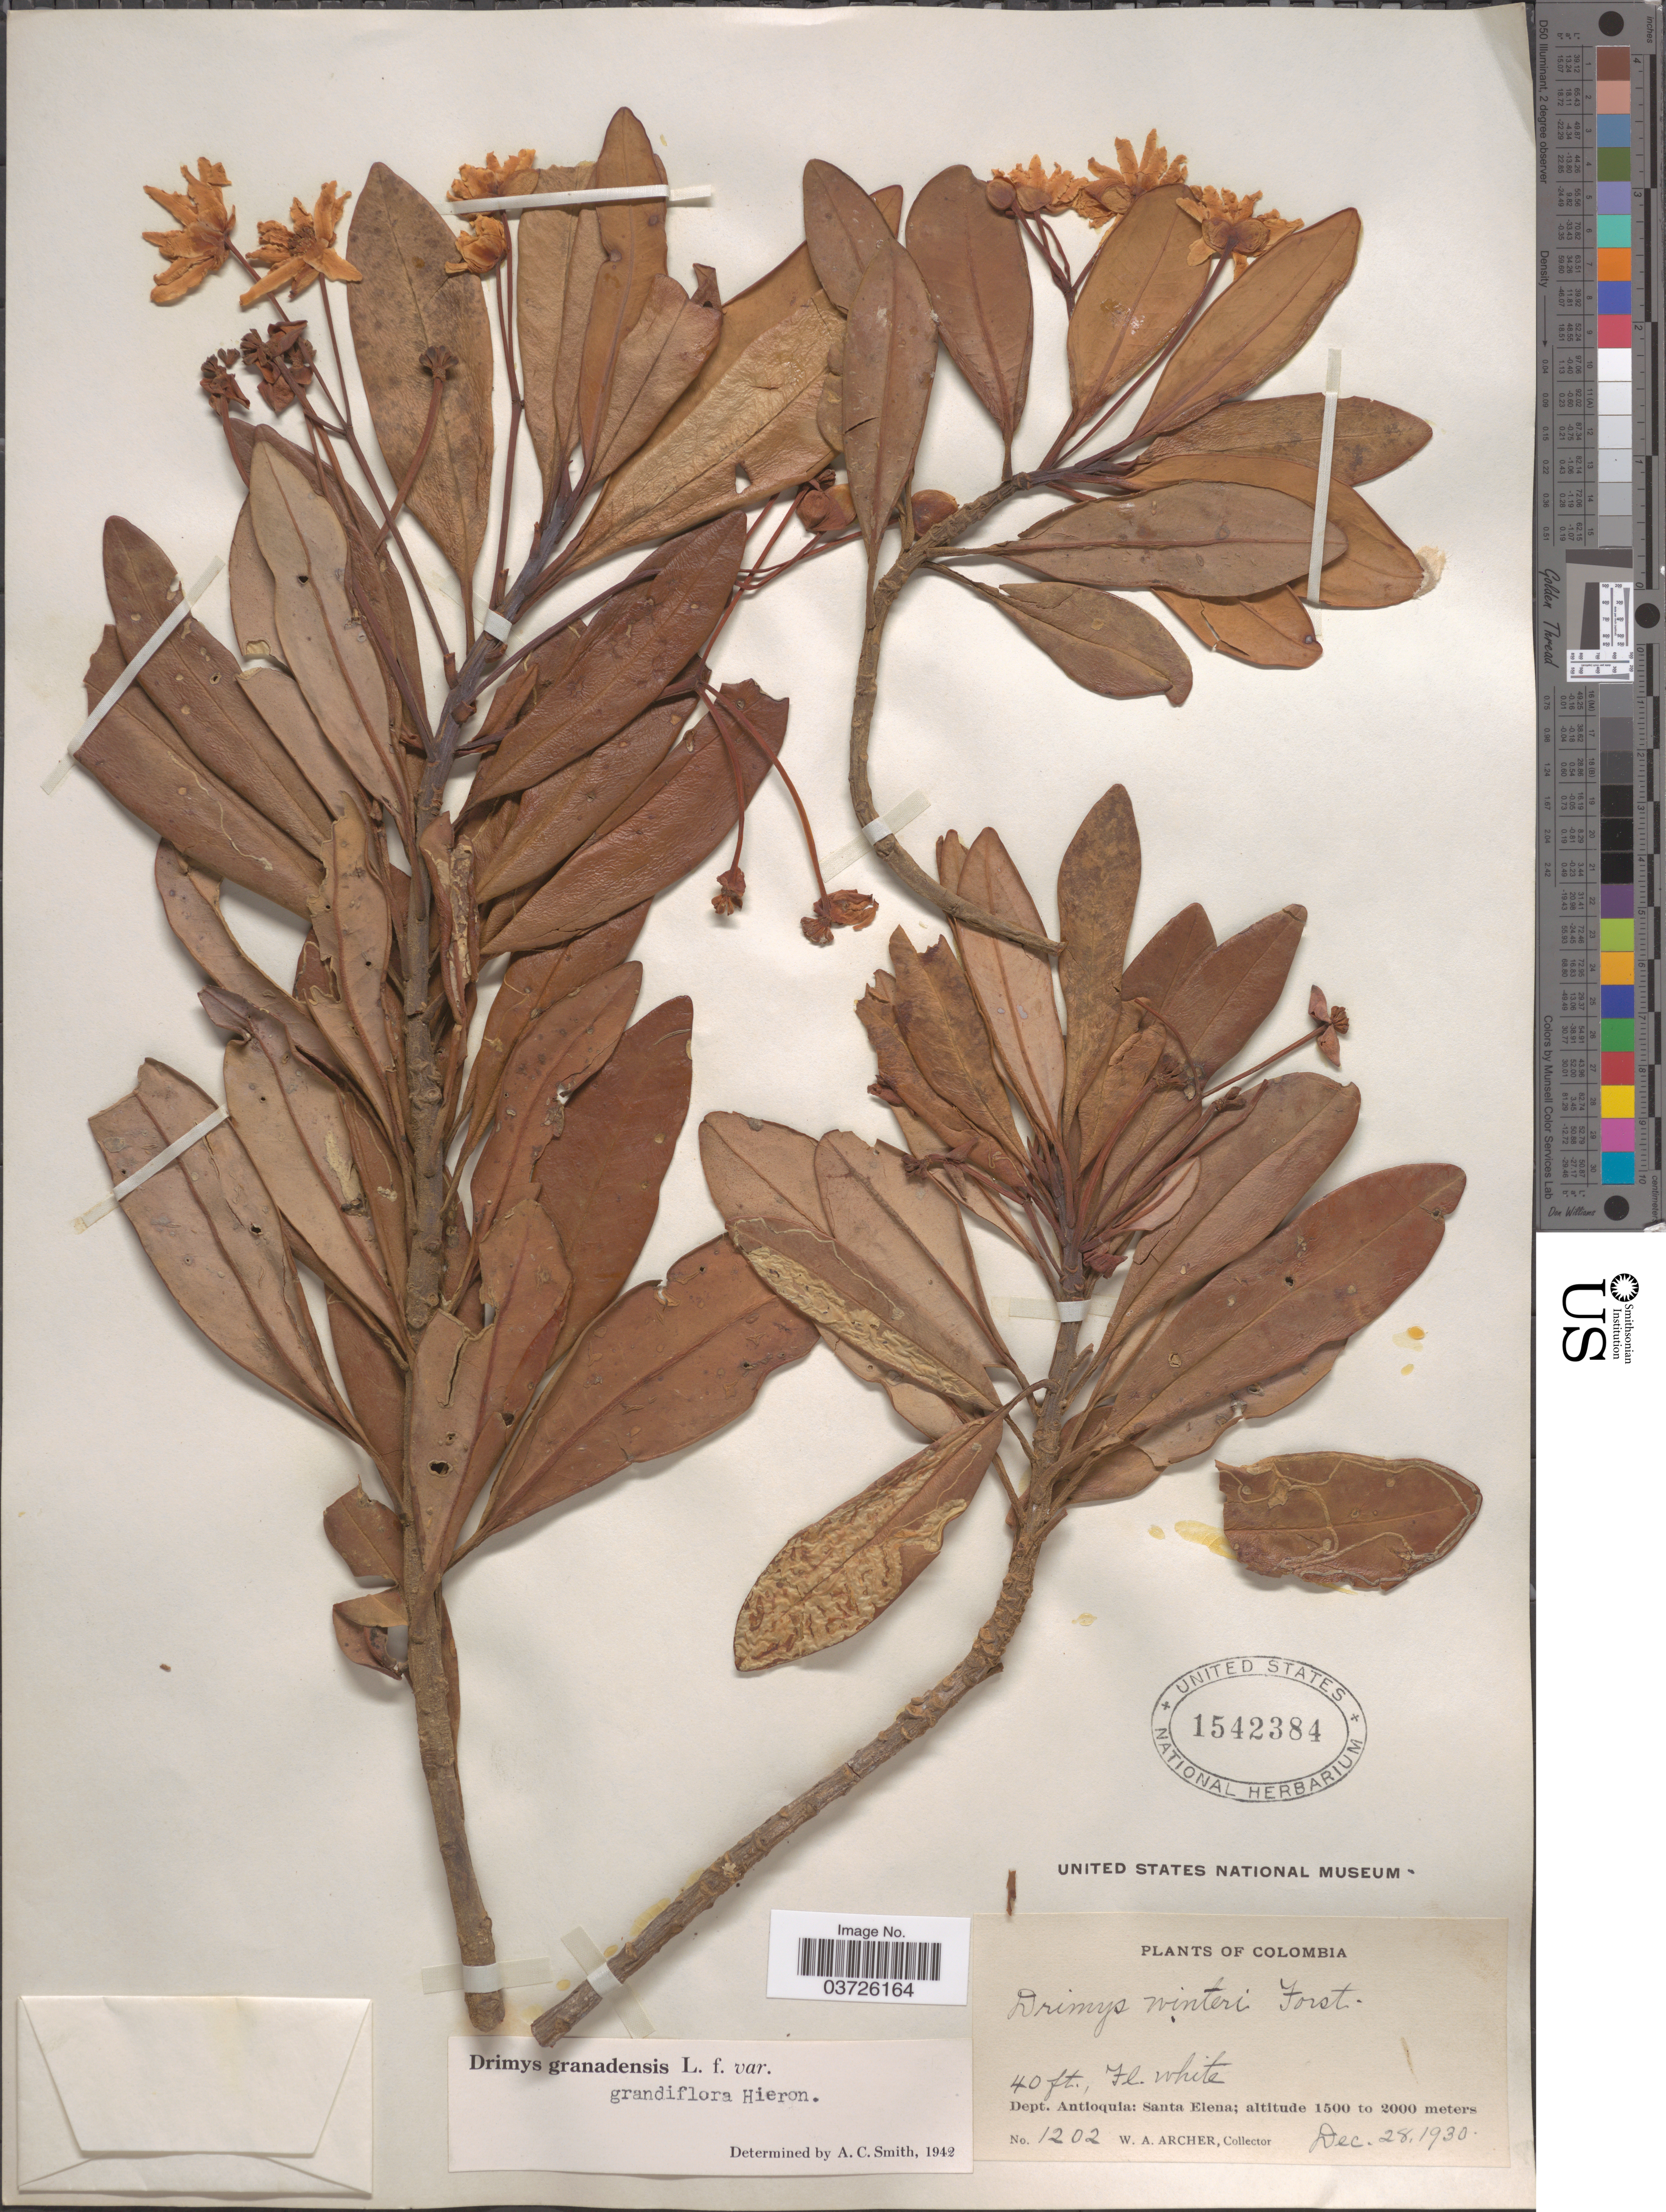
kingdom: Plantae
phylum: Tracheophyta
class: Magnoliopsida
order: Canellales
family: Winteraceae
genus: Drimys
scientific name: Drimys granadensis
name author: L. f.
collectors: W. Archer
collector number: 1202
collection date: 1930-12-28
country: Colombia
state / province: Antioquia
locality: Dept. Antioquia: Santa Elena.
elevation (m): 1500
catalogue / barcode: US 1542384